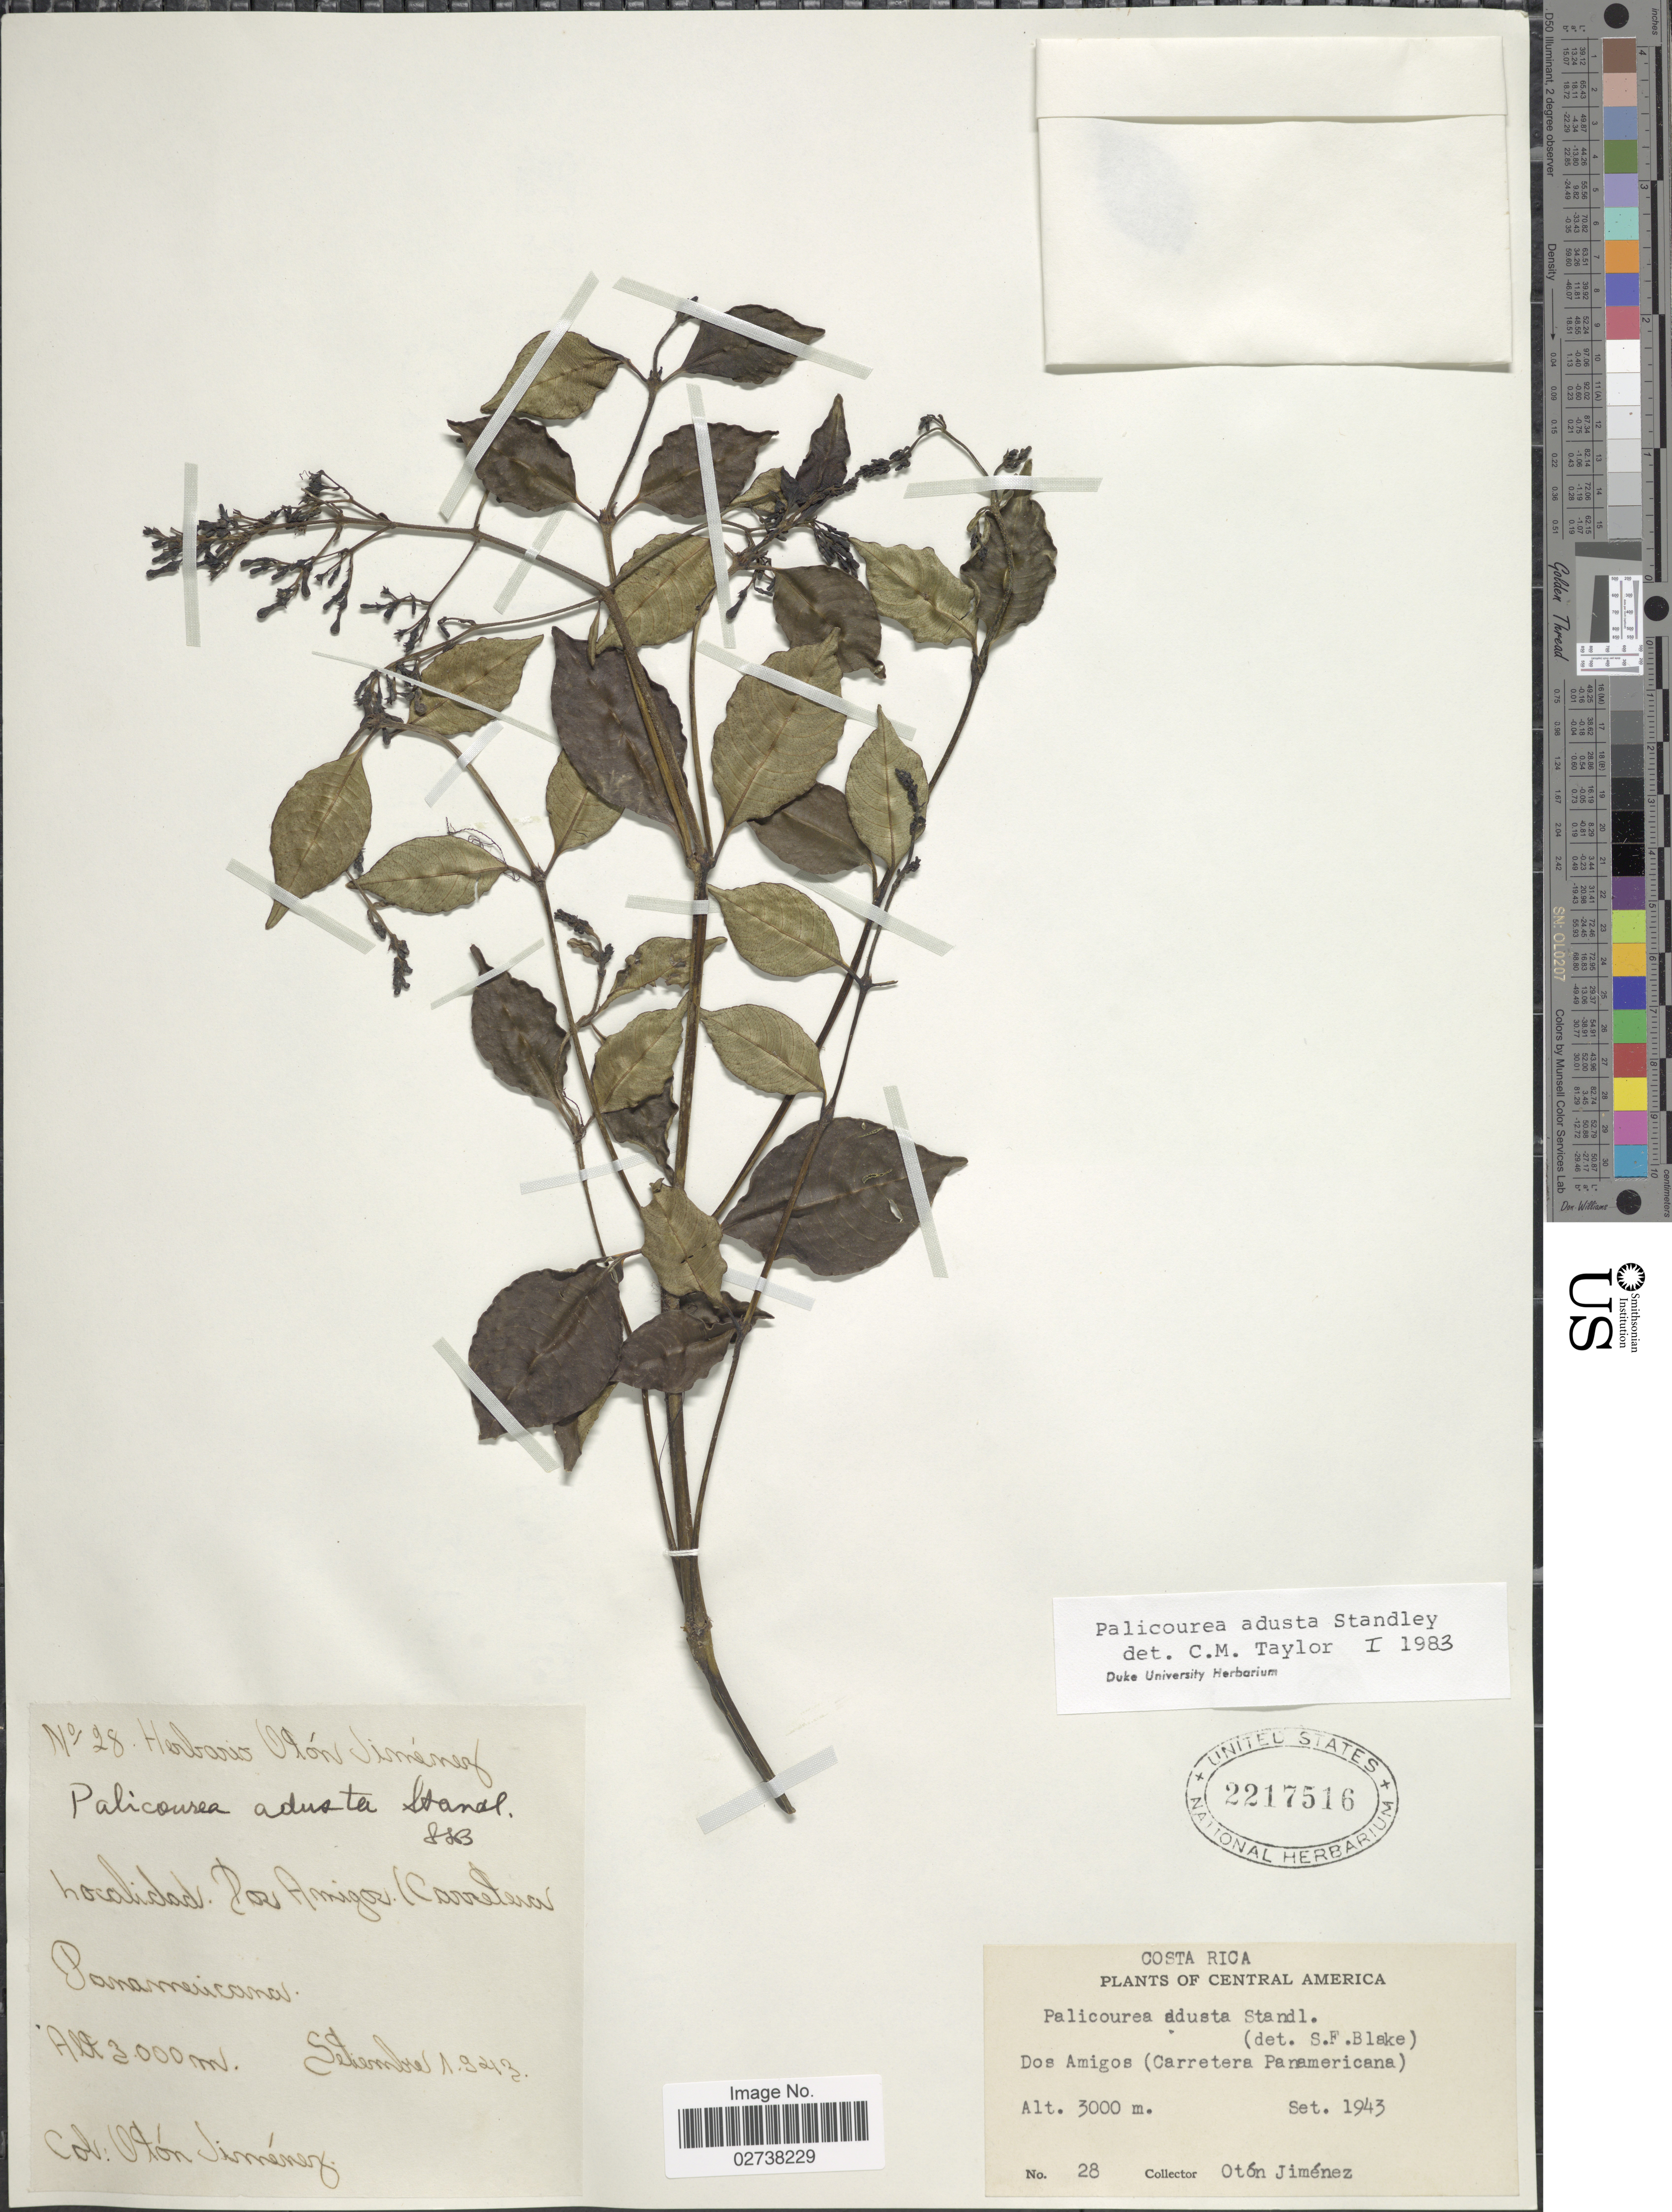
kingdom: Plantae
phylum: Tracheophyta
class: Magnoliopsida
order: Gentianales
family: Rubiaceae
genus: Palicourea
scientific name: Palicourea adusta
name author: Standl.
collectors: O. Jimenez L.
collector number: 28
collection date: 1943-09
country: Costa Rica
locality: Dos Amigos (Carretera Panamericana)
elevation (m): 3000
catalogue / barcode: US 2217516